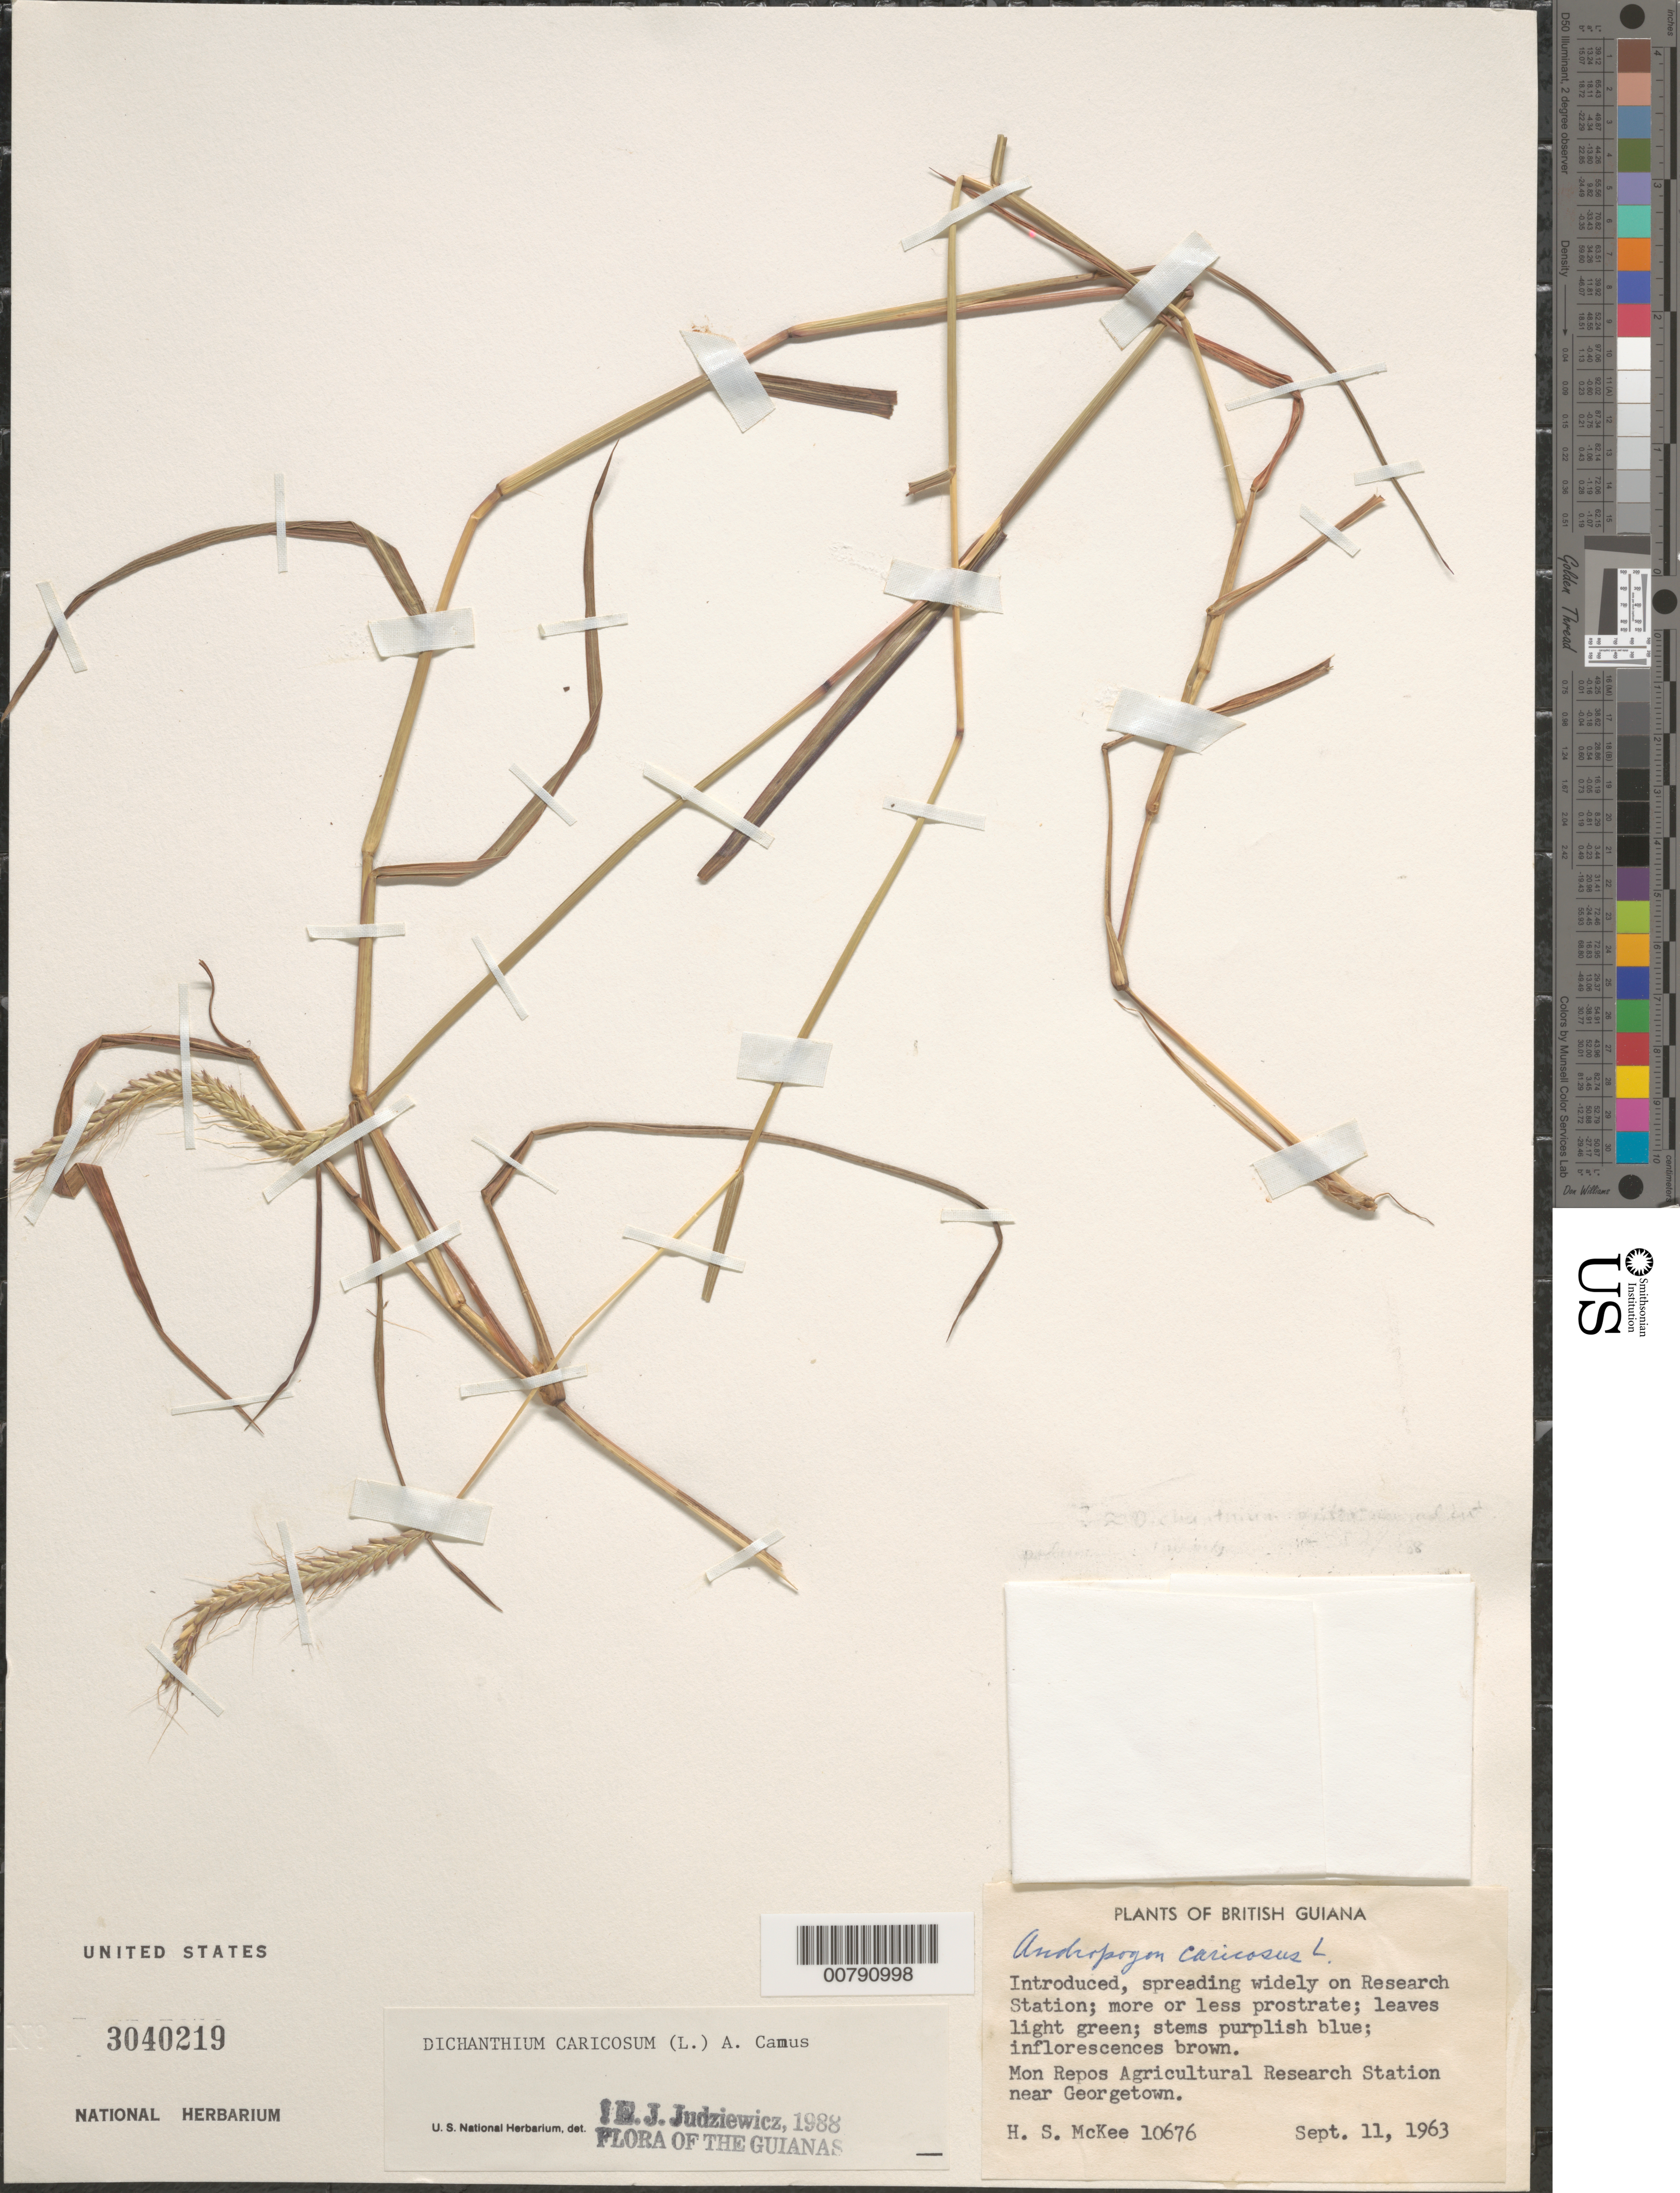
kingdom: Plantae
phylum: Tracheophyta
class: Liliopsida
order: Poales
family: Poaceae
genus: Dichanthium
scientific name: Dichanthium caricosum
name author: (L.) A. Camus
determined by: Judziewicz, E. J.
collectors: H. S. McKee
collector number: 10676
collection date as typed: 11-Sep-63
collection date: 1963-09-11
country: Guyana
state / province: Demerara-Mahaica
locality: Mon Repos Agricultural Research Station, near Georgetown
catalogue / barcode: US 3040219